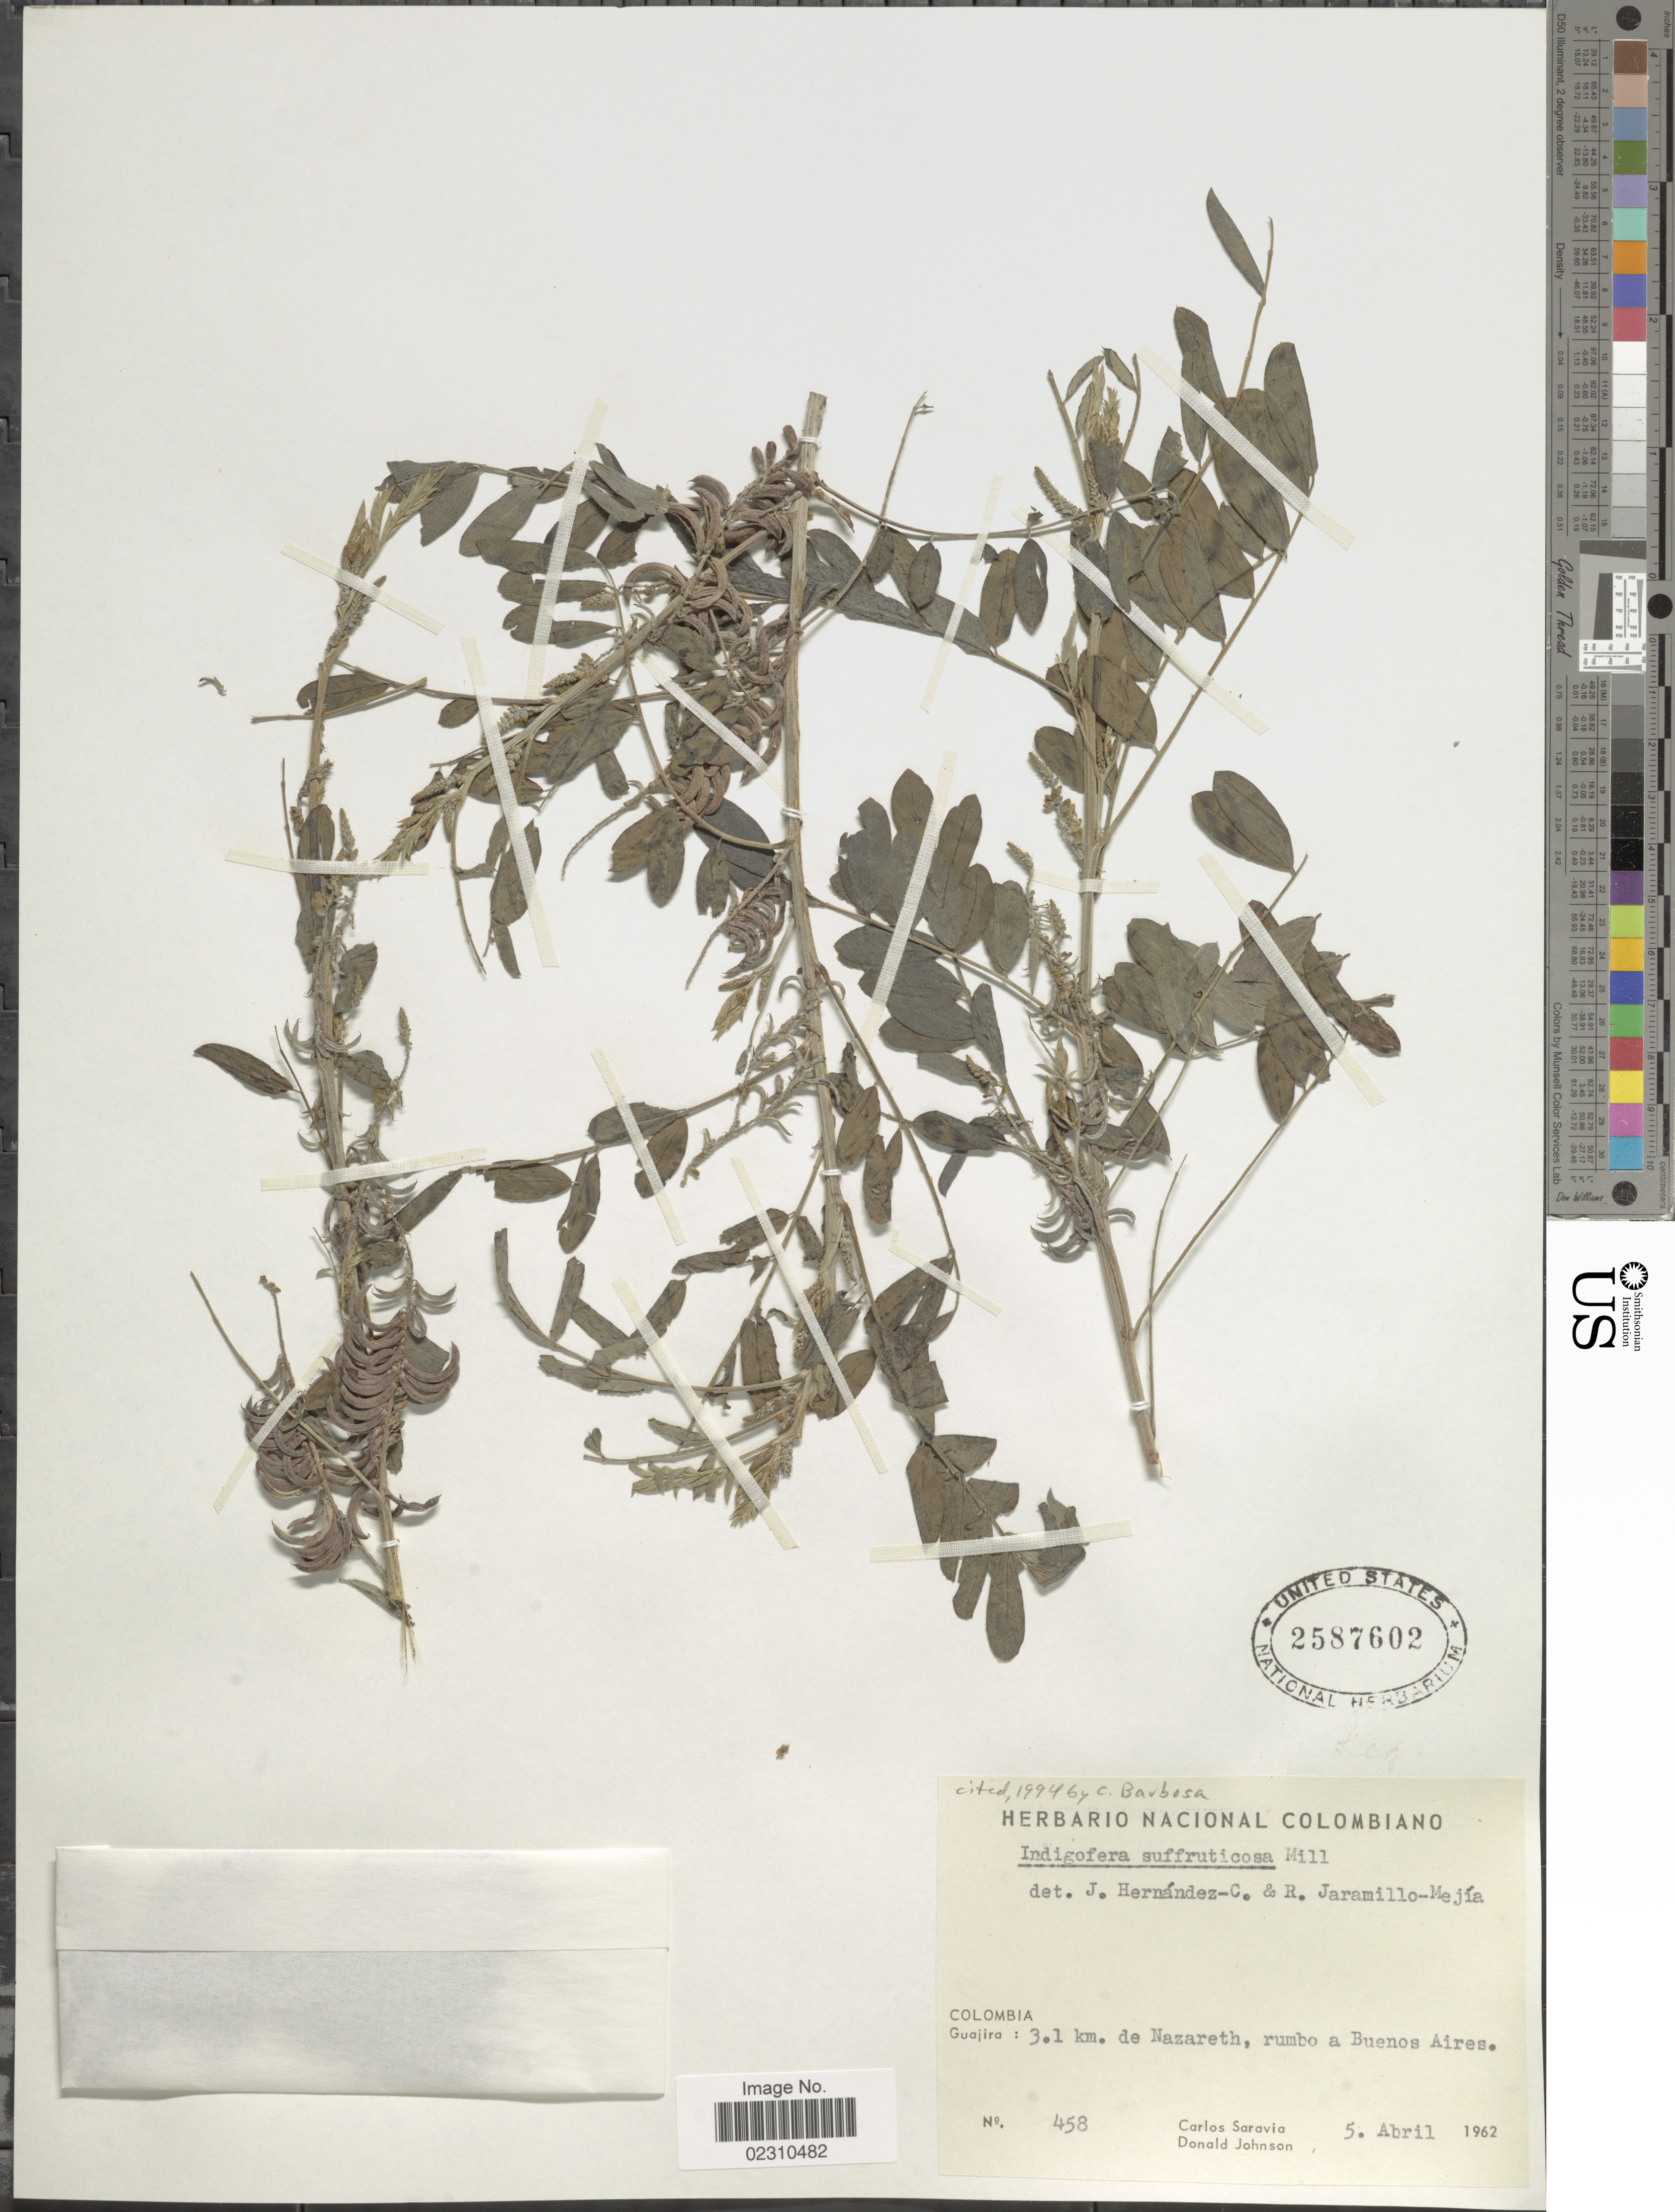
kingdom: Plantae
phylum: Tracheophyta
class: Magnoliopsida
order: Fabales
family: Fabaceae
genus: Indigofera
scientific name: Indigofera suffruticosa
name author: Mill.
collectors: C. Saravia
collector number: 458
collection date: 1962-04-05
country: Colombia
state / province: La Guajira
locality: Colombia, Guajira: 3.1 km de. Nazareth, rumbo a Buenos Aires.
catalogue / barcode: US 2587602